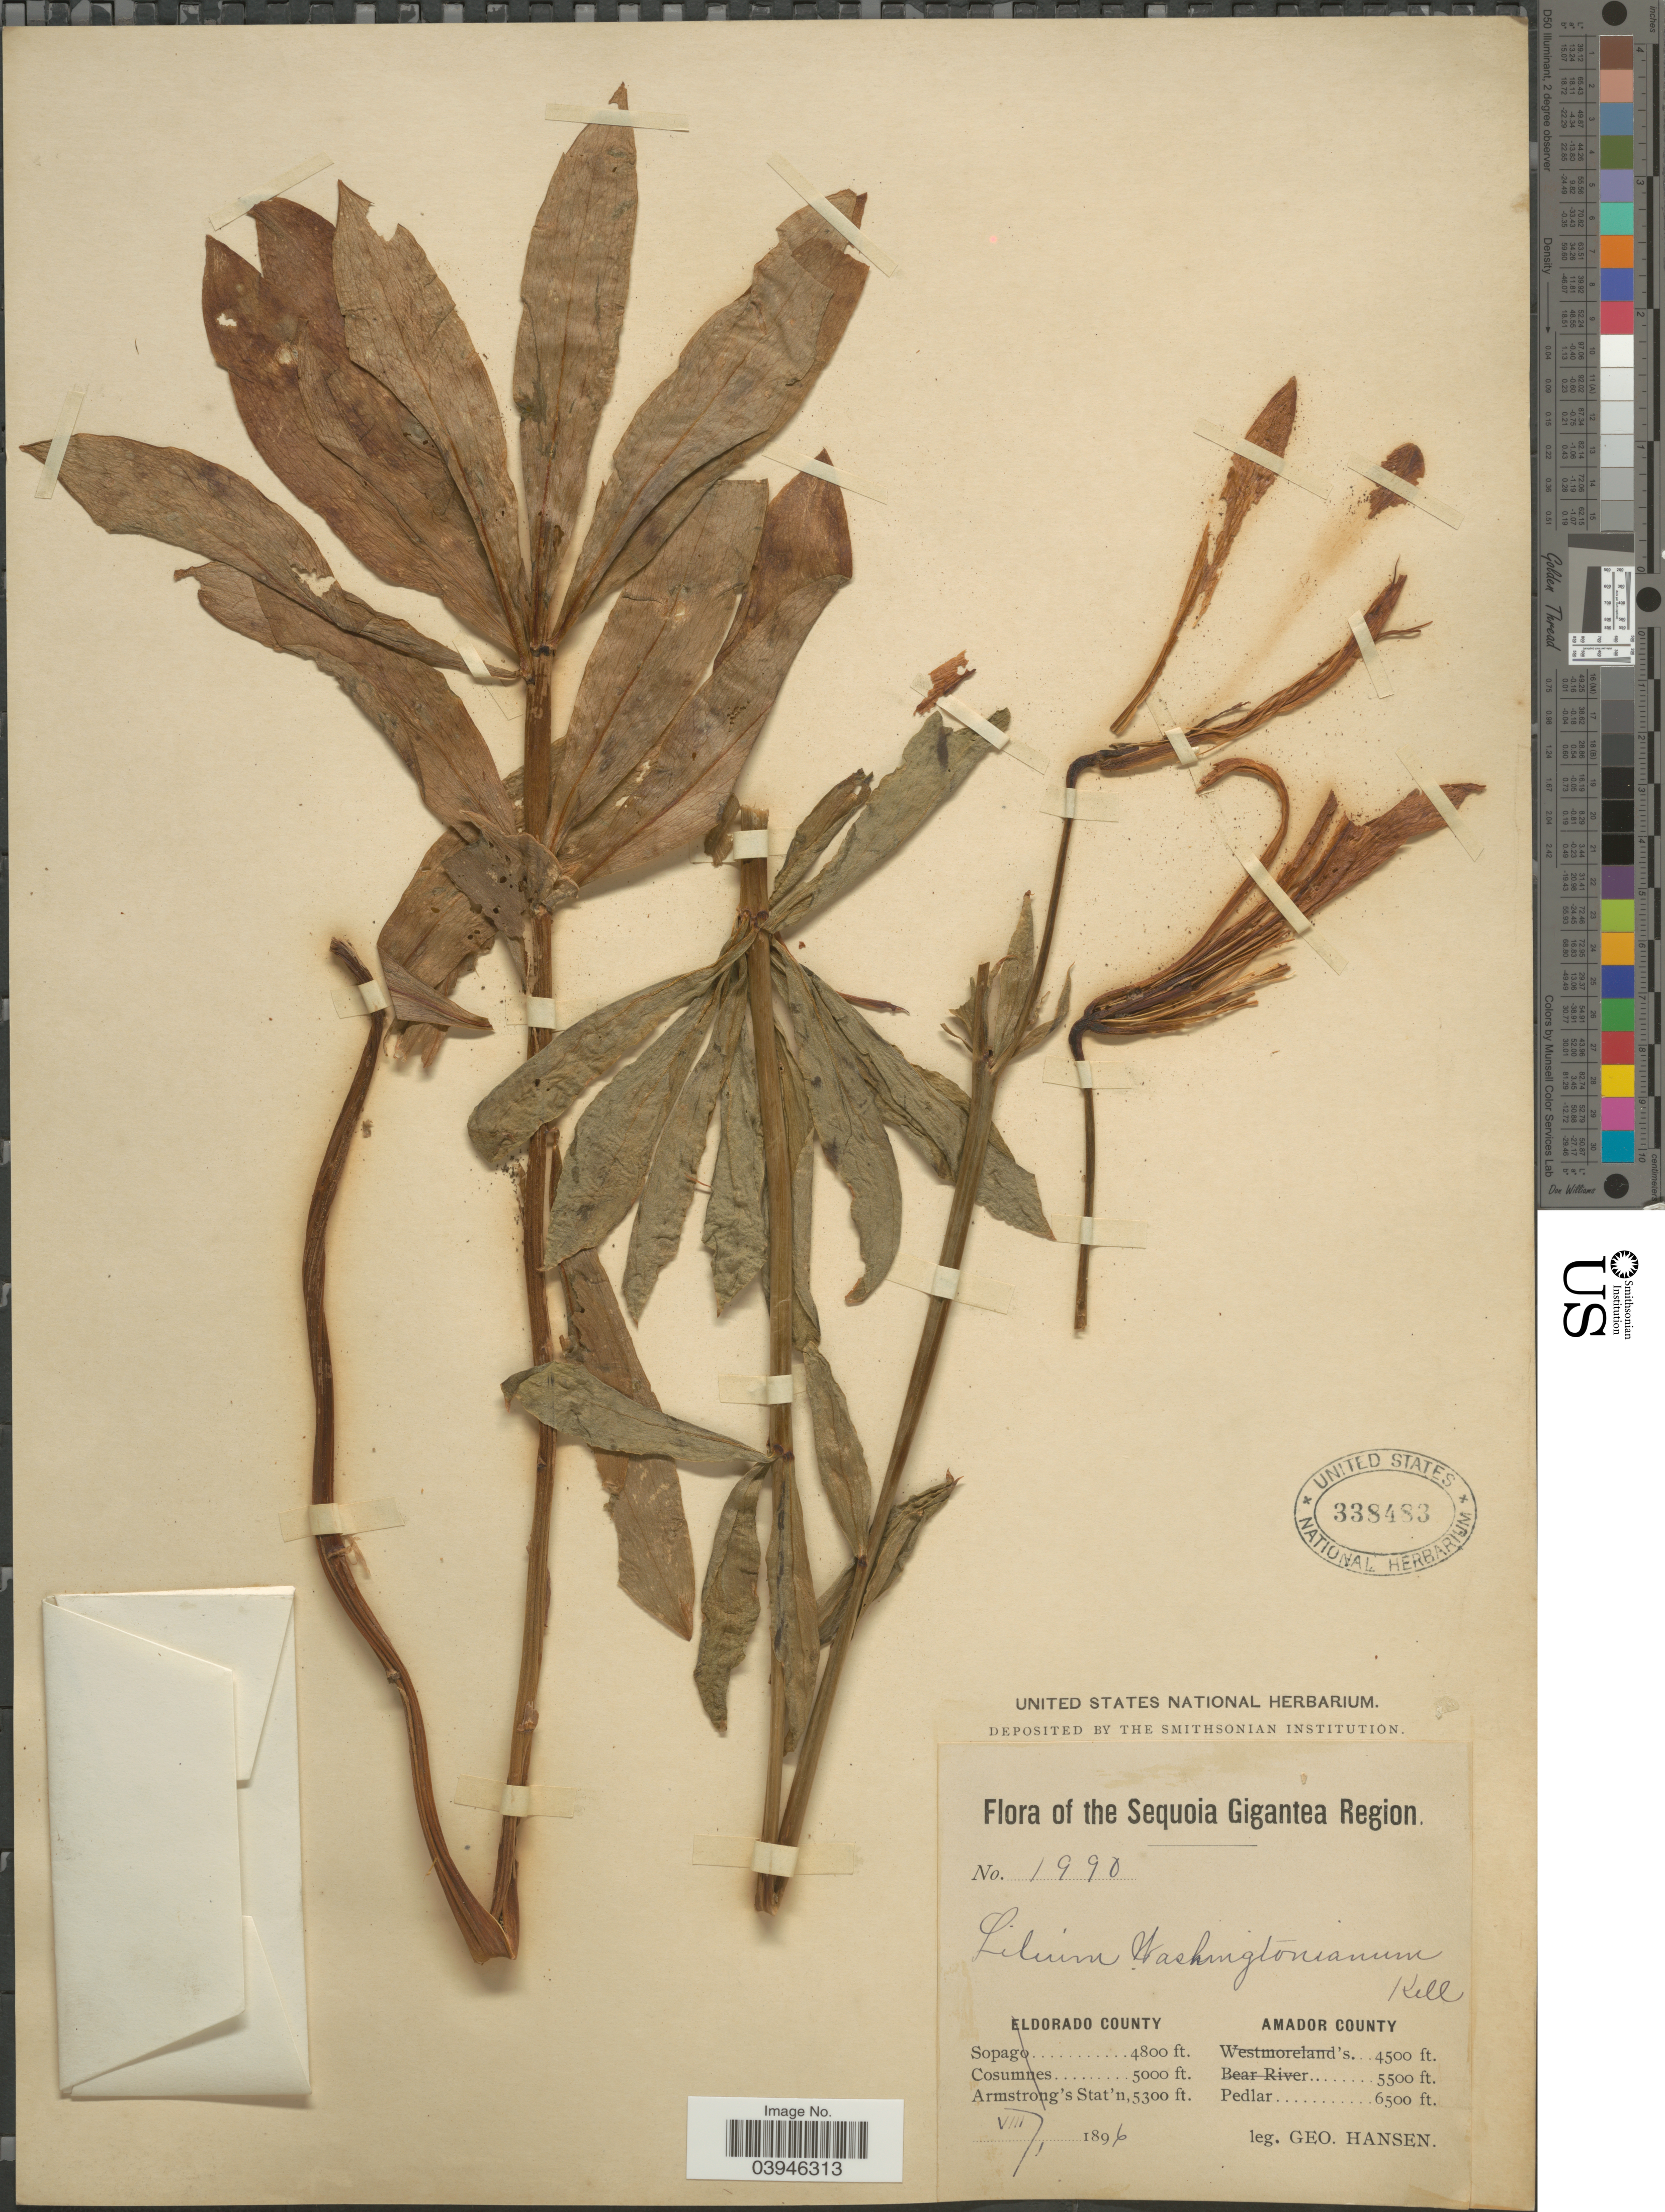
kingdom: Plantae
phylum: Tracheophyta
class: Liliopsida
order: Liliales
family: Liliaceae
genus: Lilium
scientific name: Lilium washingtonianum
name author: Kellogg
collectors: G. Hansen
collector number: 1990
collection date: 1896-08-01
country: United States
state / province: California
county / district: Amador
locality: The Sequoia Gigantea Region. Amador County. Pedlar.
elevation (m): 1981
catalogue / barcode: US 338483